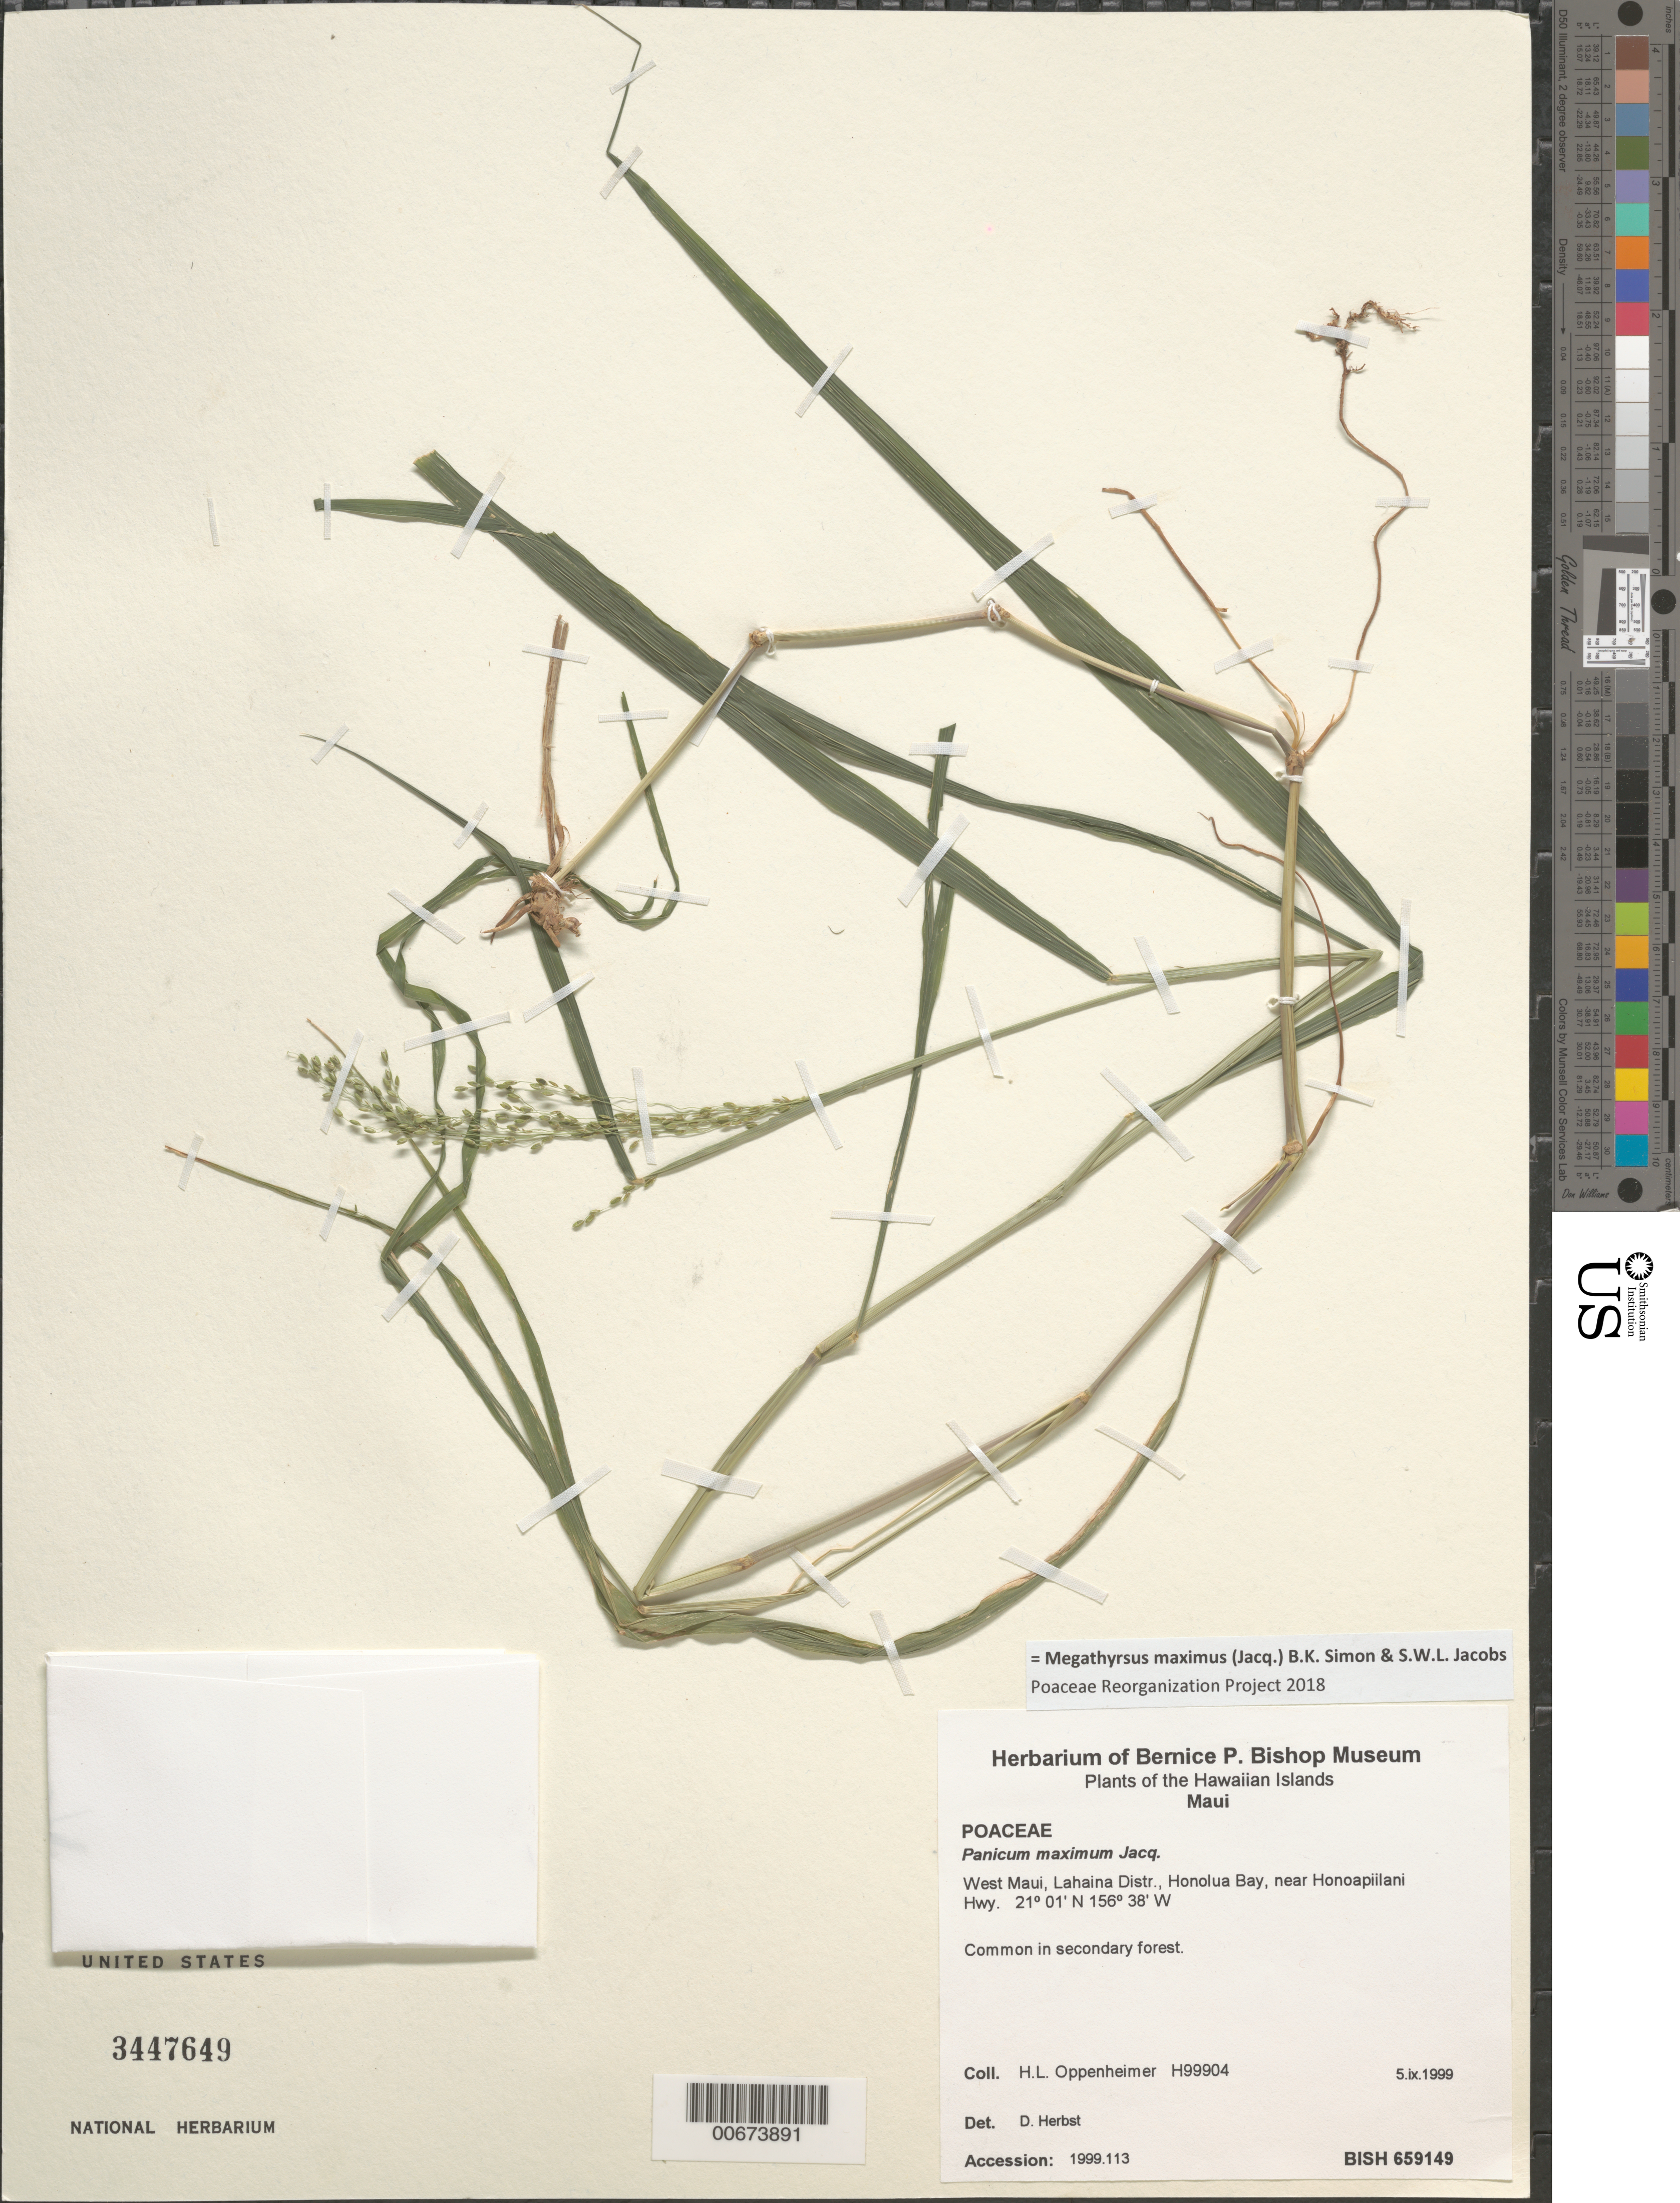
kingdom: Plantae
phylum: Tracheophyta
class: Liliopsida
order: Poales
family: Poaceae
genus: Panicum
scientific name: Panicum maximum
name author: Jacq.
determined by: Herbst, D. R.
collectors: H. L. Oppenheimer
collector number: H99904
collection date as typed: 5 Sep 1999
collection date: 1999-09-05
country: United States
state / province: Hawaii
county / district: Maui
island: Maui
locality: West Maui, Lahaina Distr., Honolua Bay, near Honoapiilani Hwy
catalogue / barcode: US 3447649